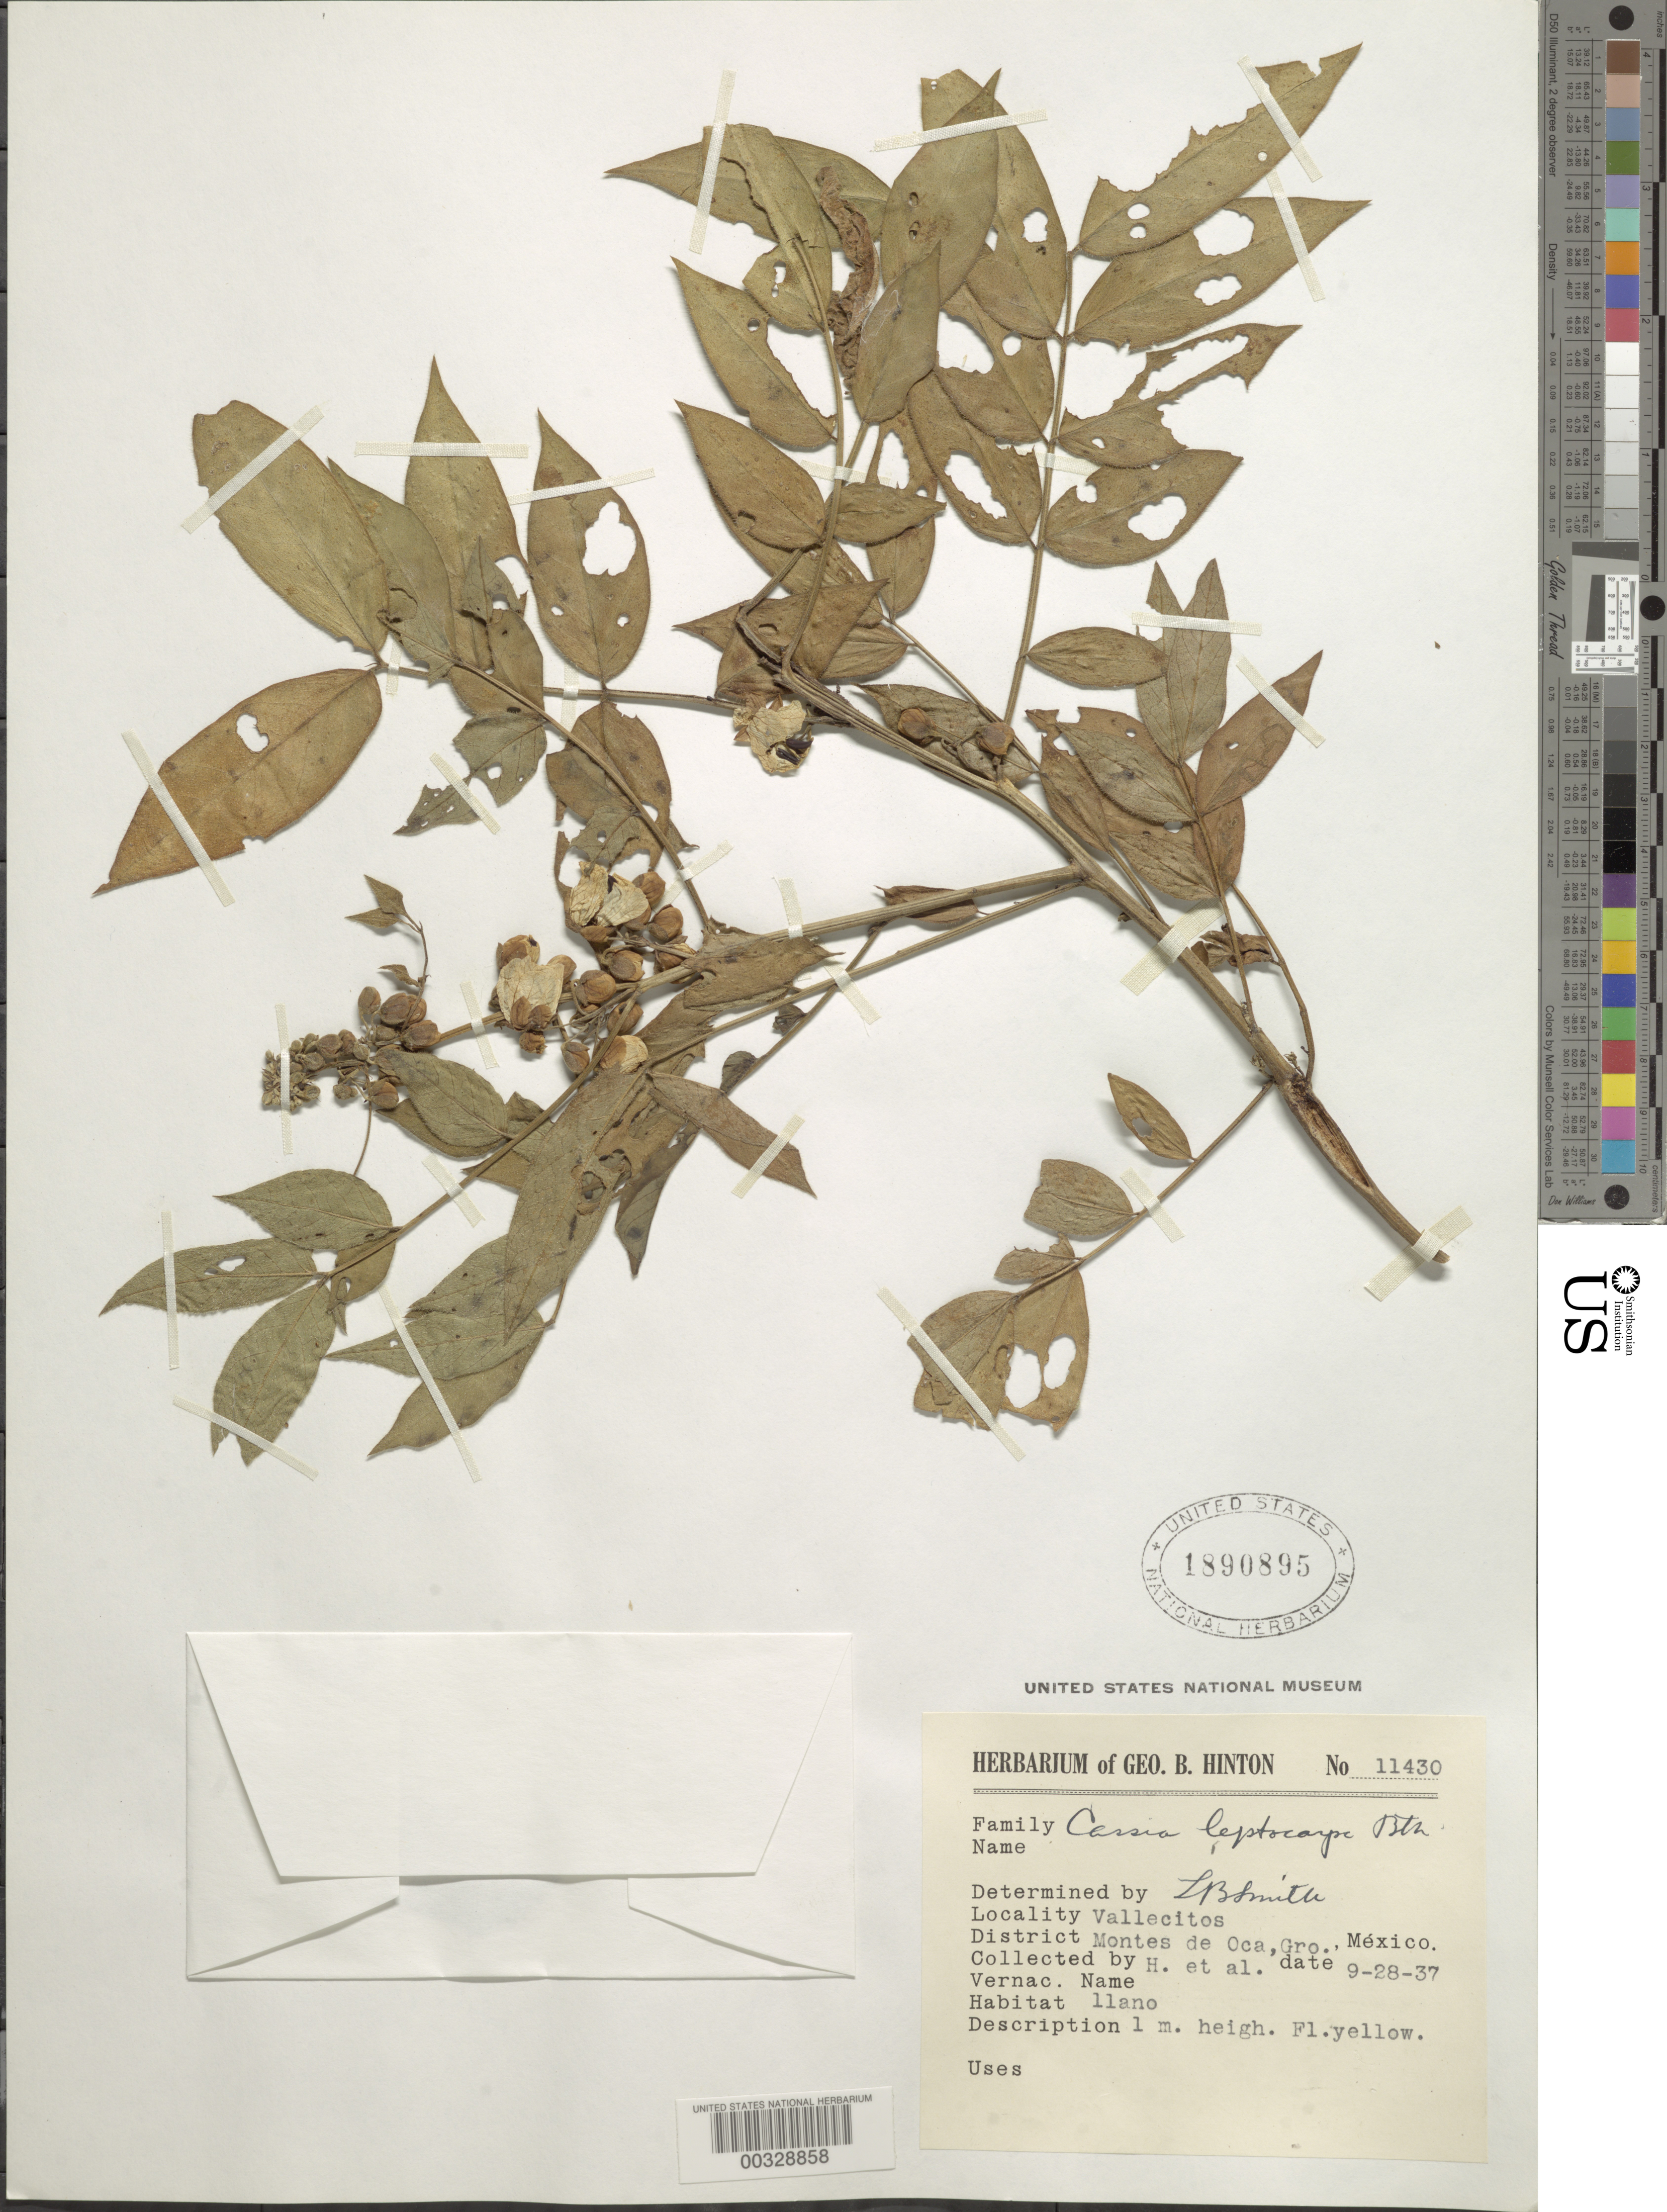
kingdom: Plantae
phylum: Tracheophyta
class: Magnoliopsida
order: Fabales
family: Fabaceae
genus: Senna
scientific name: Senna hirsuta var. leptocarpa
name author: (Benth.) H.S. Irwin & Barneby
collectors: G. B. Hinton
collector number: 11430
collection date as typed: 28 Sep 1937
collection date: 1937-09-28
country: Mexico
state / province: Guerrero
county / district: Unión De Isidoro Montes De Oca, La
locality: Montes de Oca mun. (?), Vallecitos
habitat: Llano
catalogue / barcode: US 1890895